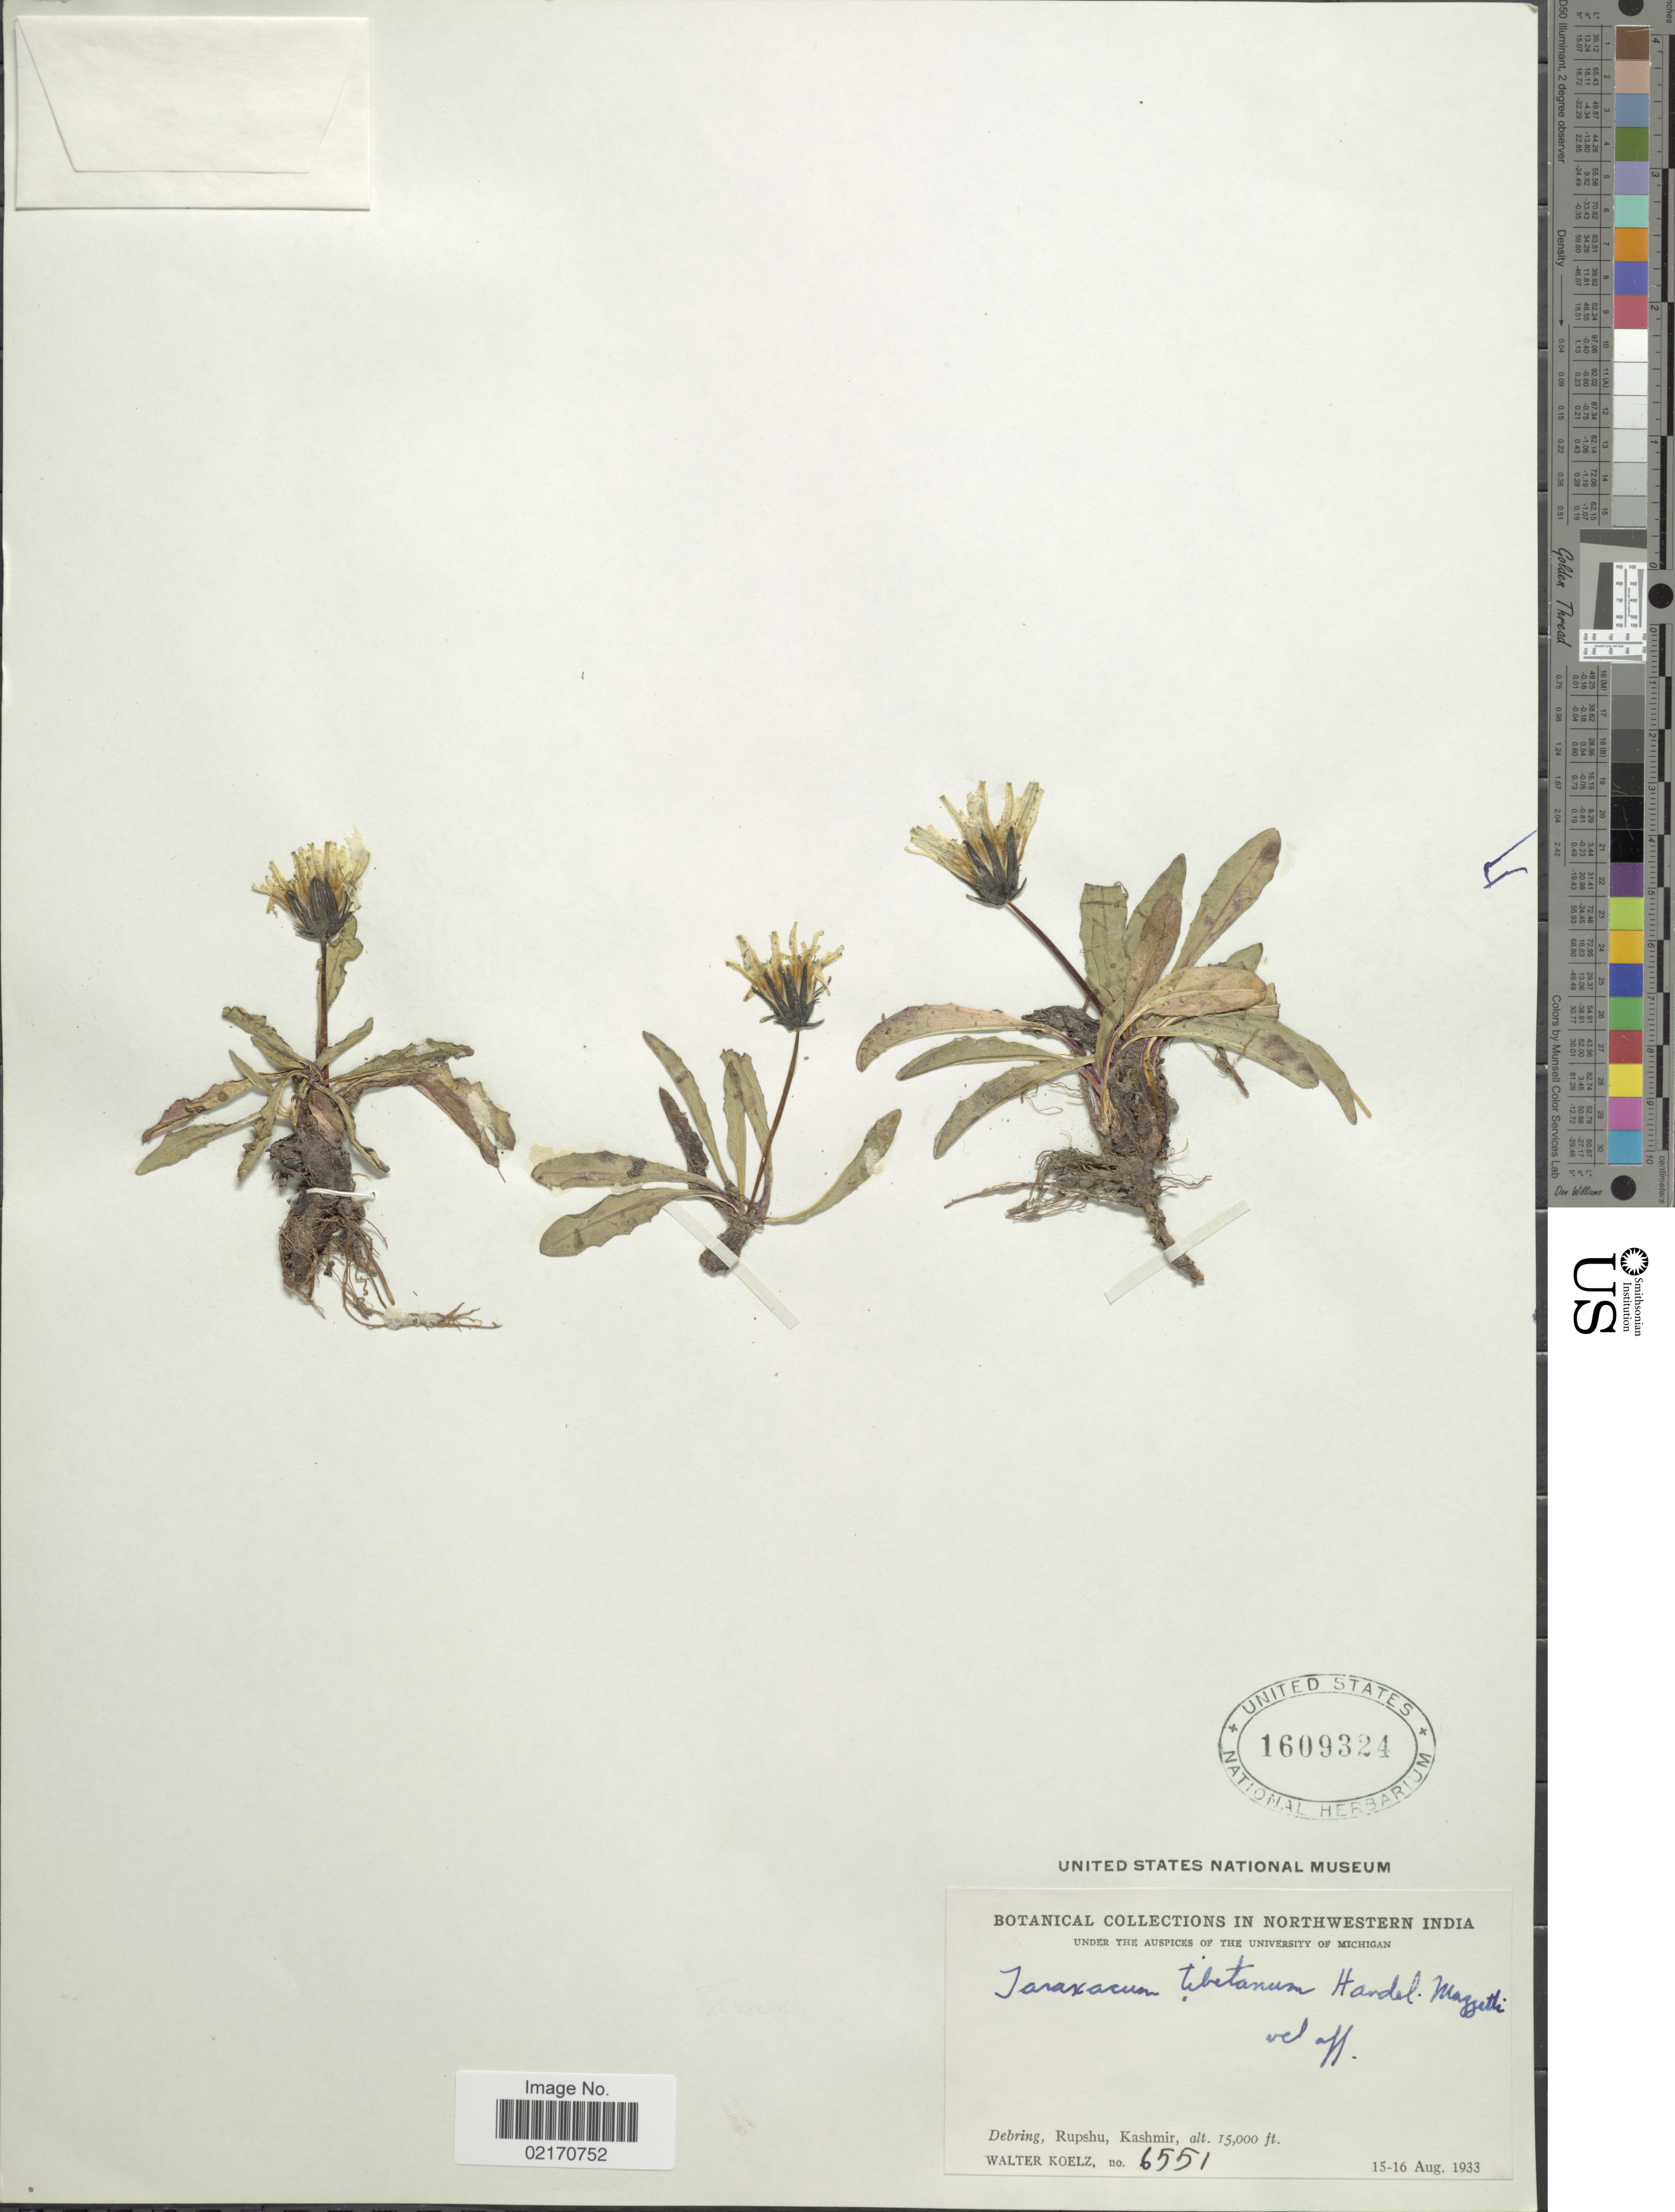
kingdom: Plantae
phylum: Tracheophyta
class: Magnoliopsida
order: Asterales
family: Asteraceae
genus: Taraxacum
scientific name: Taraxacum tibetanum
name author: Hand.-Mazz.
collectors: W. N. Koelz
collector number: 6551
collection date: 1933-08-15/1933-08-16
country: India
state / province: Jammu and Kashmir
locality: Northwestern India, Debring, rupshu, Kashmir.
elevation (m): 4572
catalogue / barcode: US 1609324